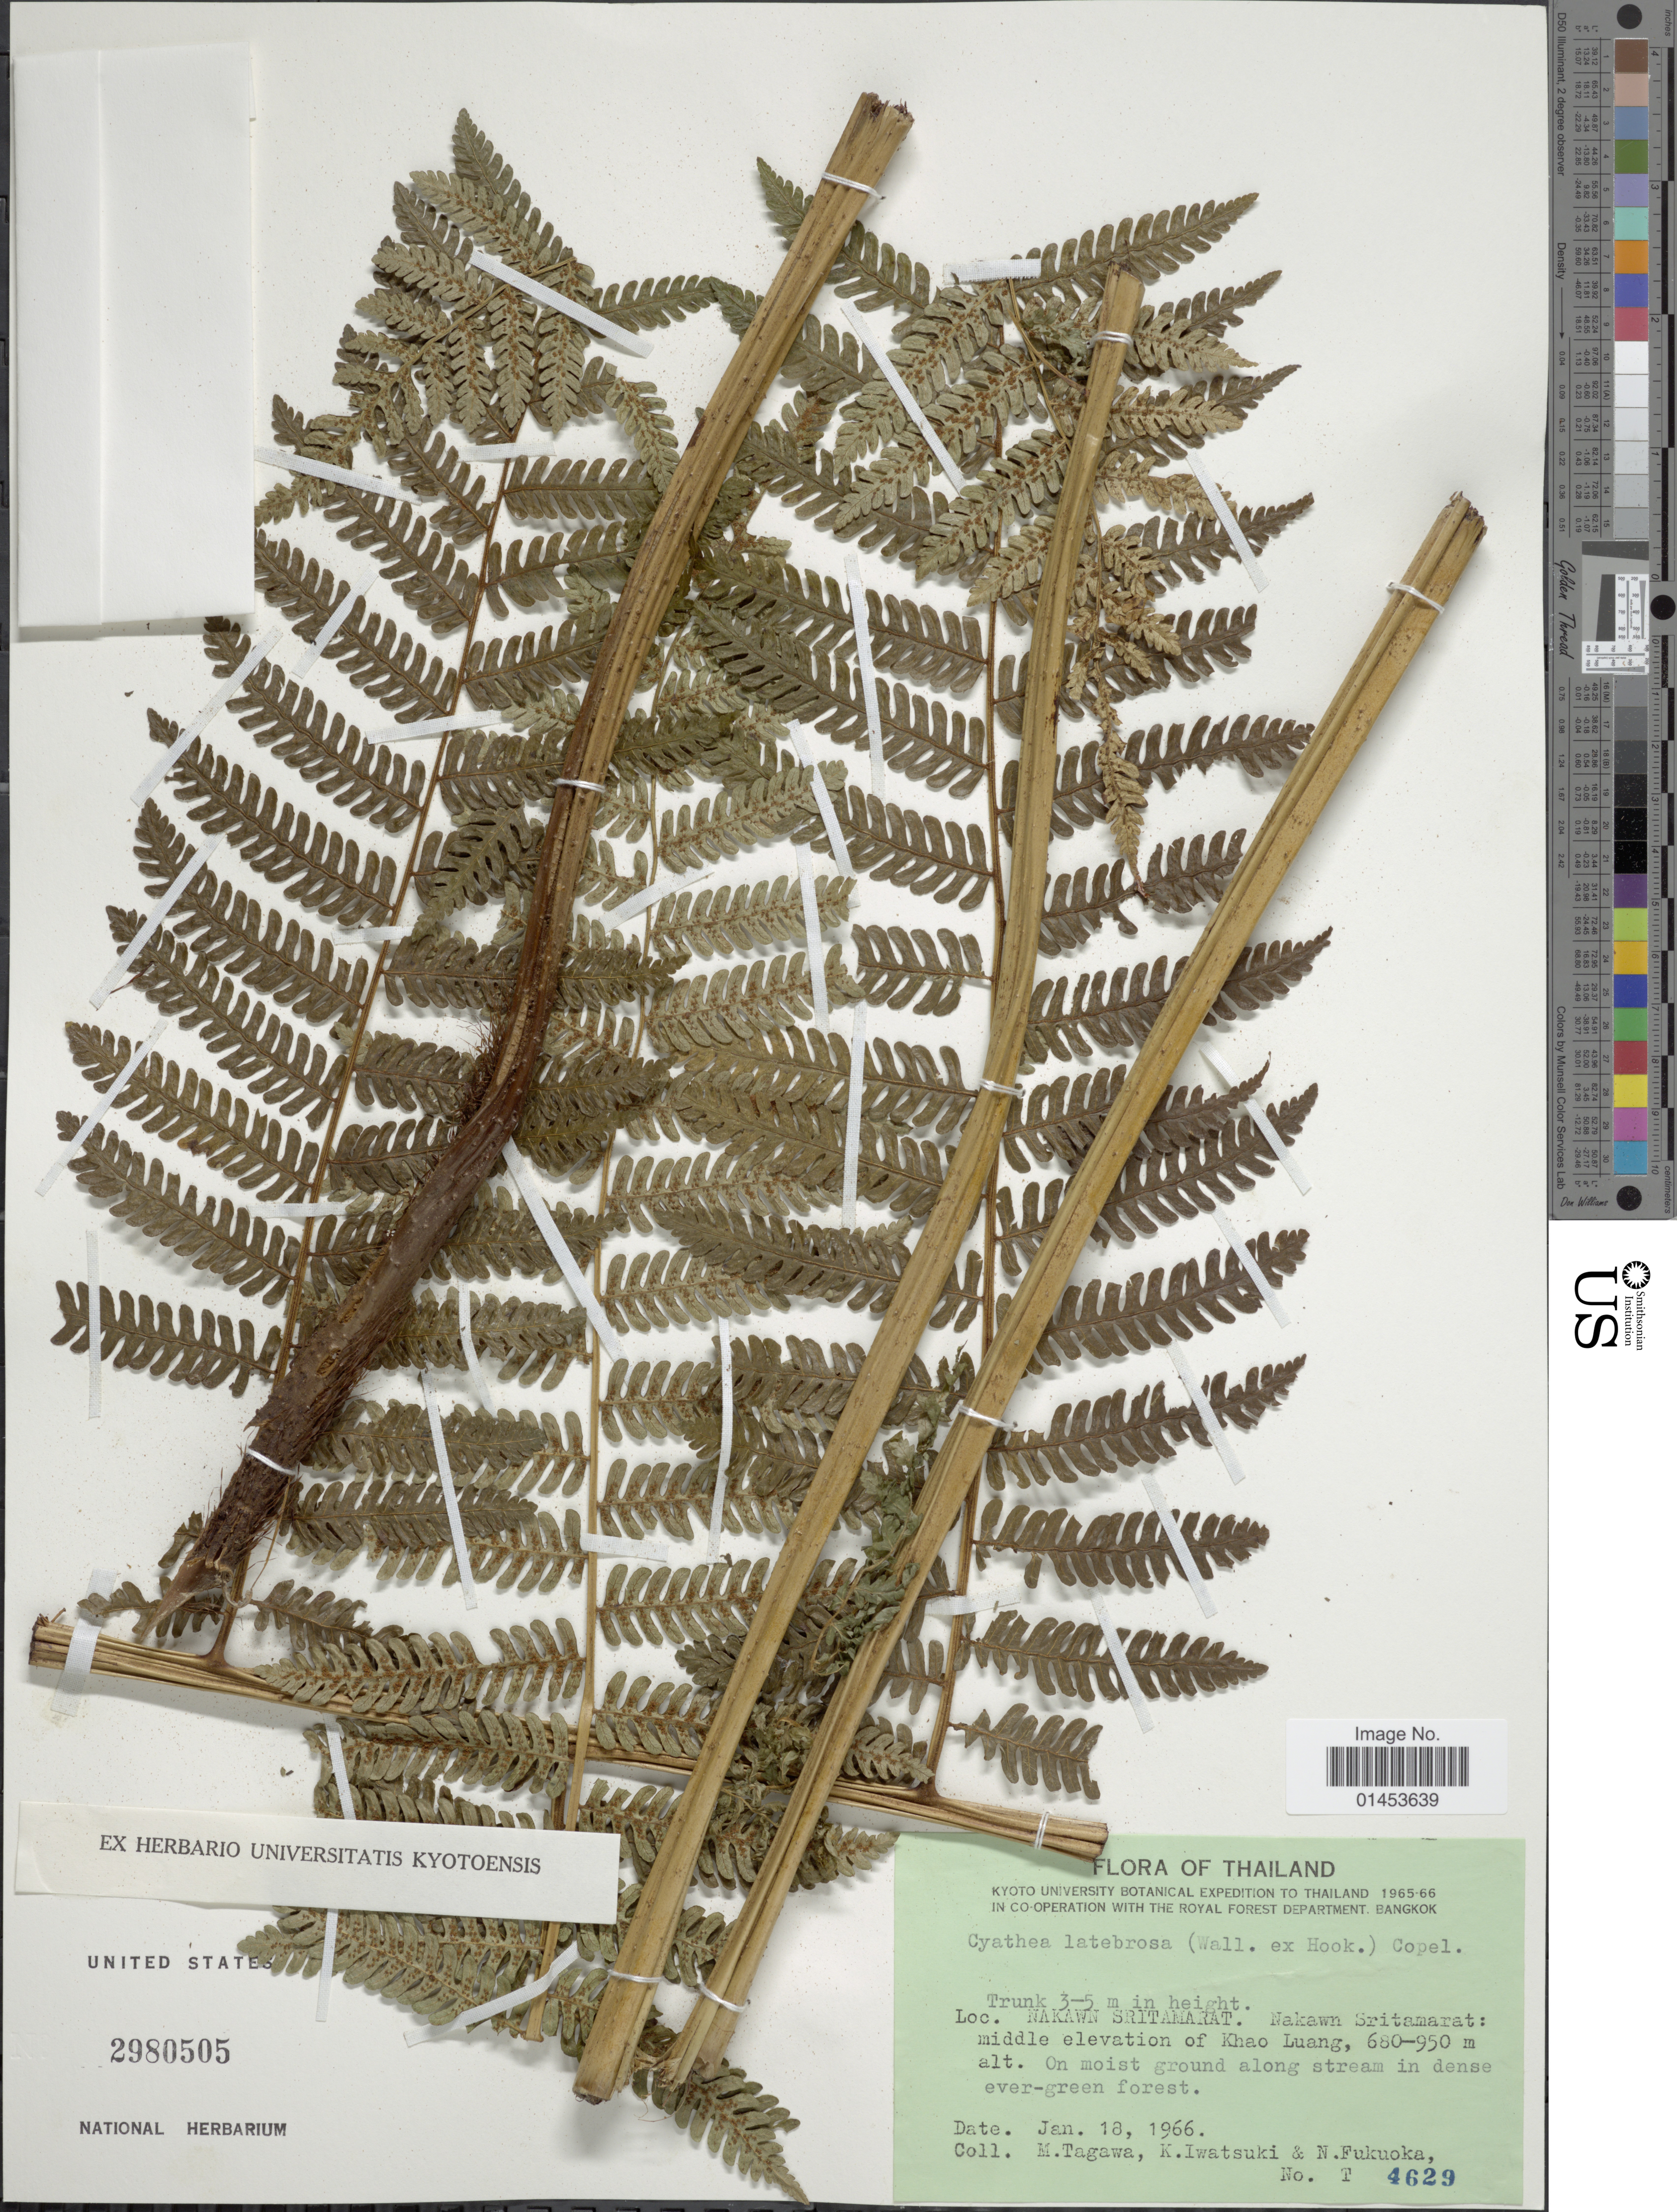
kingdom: Plantae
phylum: Tracheophyta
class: Polypodiopsida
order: Cyatheales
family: Cyatheaceae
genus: Cyathea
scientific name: Cyathea latebrosa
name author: (Wall. ex Hook.) Copel.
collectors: M. Tagawa, K. Iwatsuki & N. Fukuoka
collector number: T4629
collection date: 1966-01-18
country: Thailand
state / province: Nakhon Si Thammarat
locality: Nakawn Sritamarat, middle elevation of Khao Luang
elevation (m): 680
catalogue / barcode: US 2980505